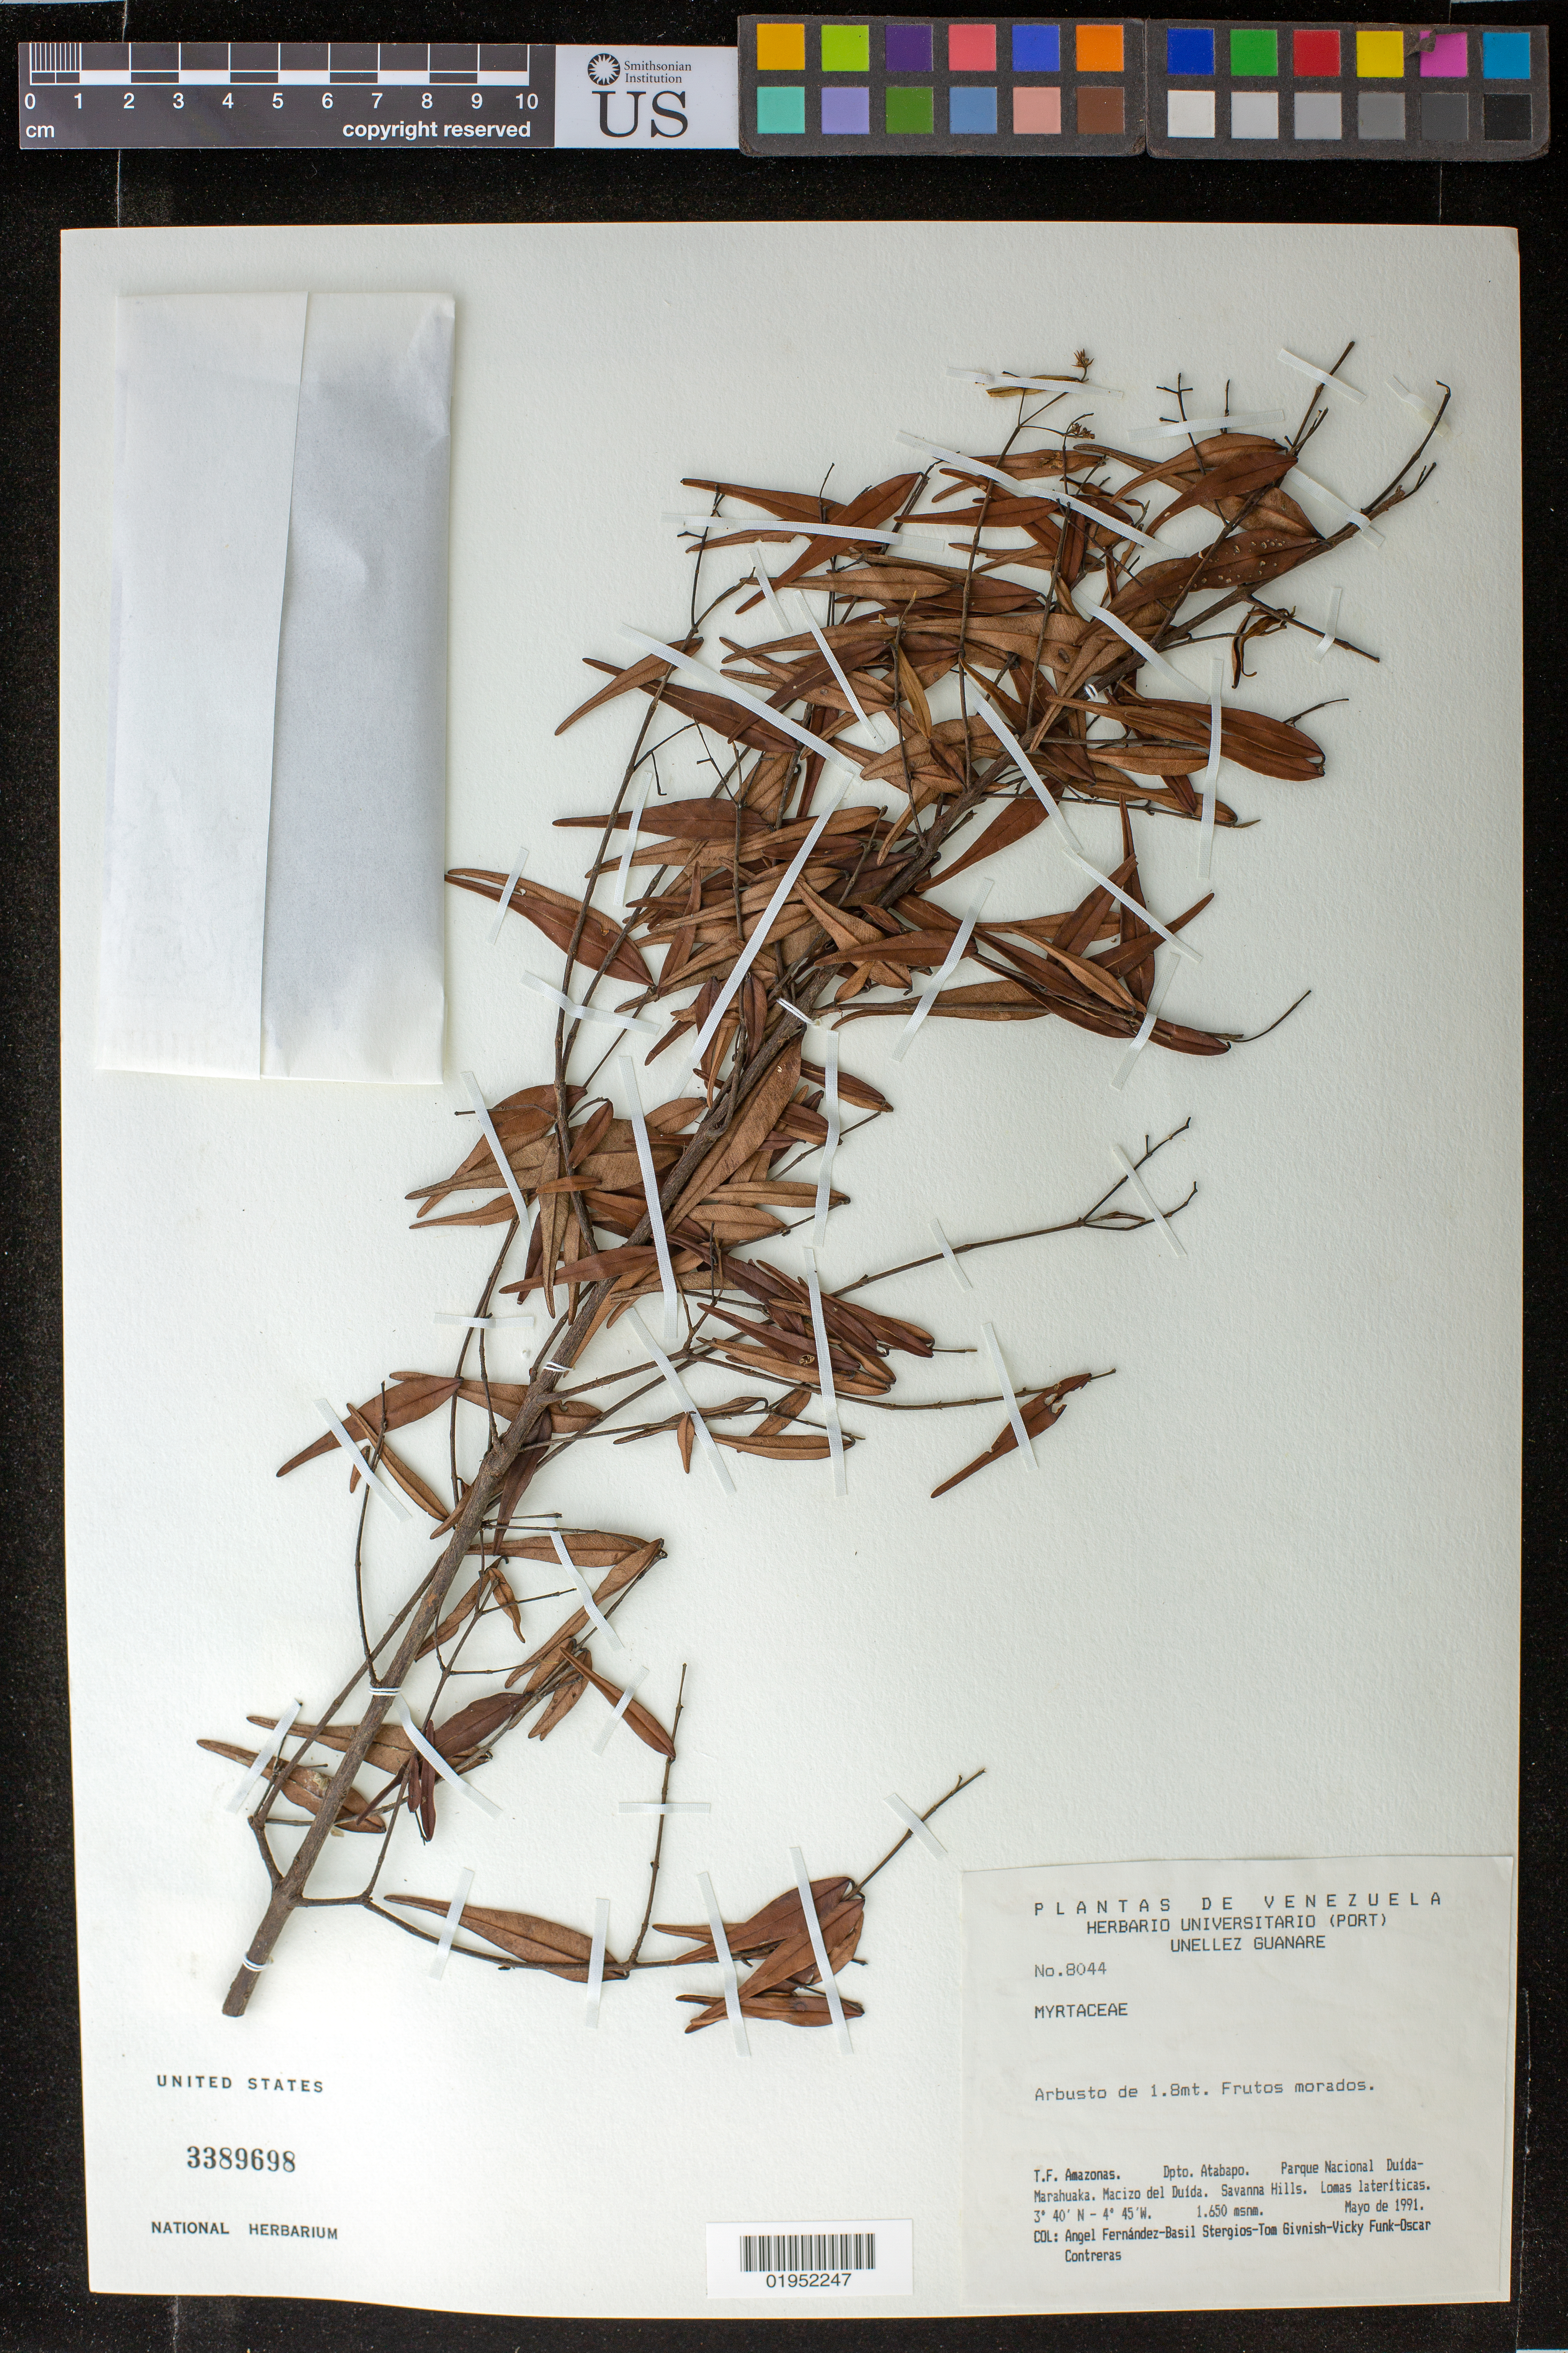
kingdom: Plantae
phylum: Tracheophyta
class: Magnoliopsida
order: Myrtales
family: Myrtaceae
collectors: A. Fernández, B. G. Stergios, T. J. Givnish, V. Funk & O. Contreras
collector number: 8044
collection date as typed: Apr 1991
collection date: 1991-04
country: Venezuela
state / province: Amazonas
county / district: Atabapo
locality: Parque National Duida-Marahuaka, Macizo del Duida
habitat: Lomas lateriticas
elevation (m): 1650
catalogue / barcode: US 3389698